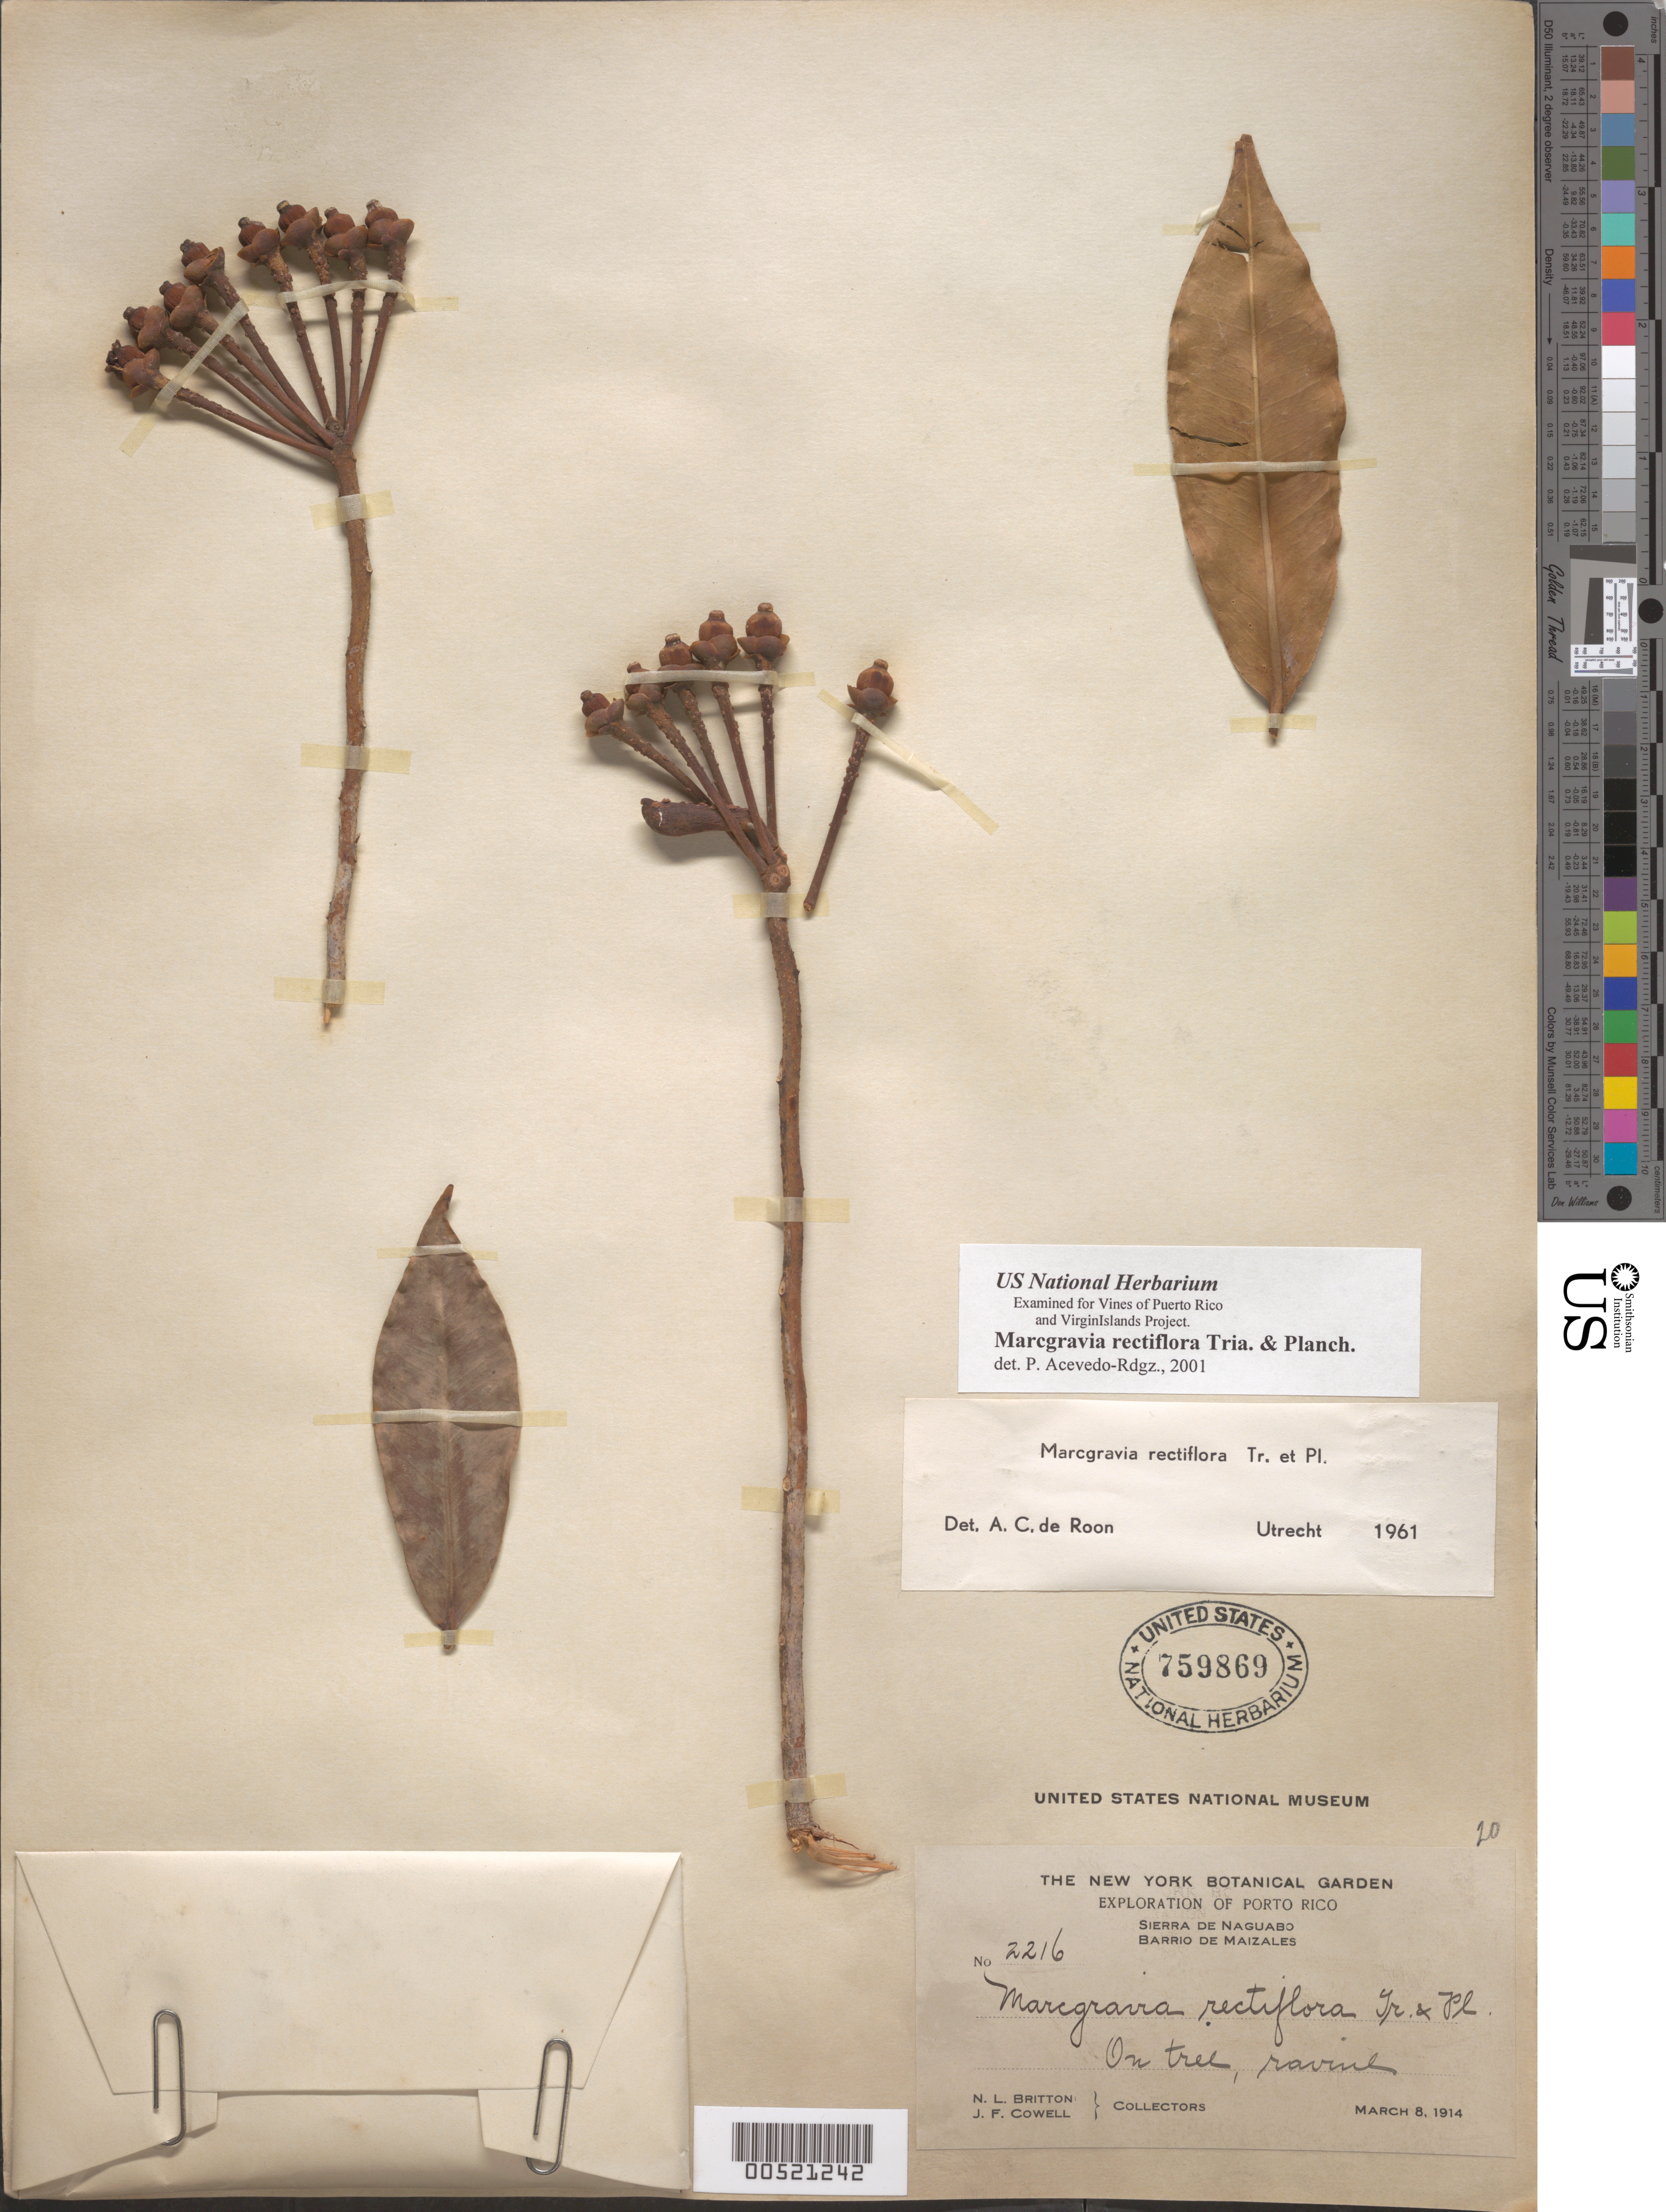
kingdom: Plantae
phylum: Tracheophyta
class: Magnoliopsida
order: Ericales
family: Marcgraviaceae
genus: Marcgravia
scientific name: Marcgravia rectiflora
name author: Triana & Planch.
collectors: N. Britton & J. F. Cowell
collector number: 2216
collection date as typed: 08 Mar 1914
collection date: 1914-03-08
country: Puerto Rico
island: Greater Antilles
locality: Sierra de Naguabo, Barrio de Maizales. On tree, ravine.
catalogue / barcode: US 759869